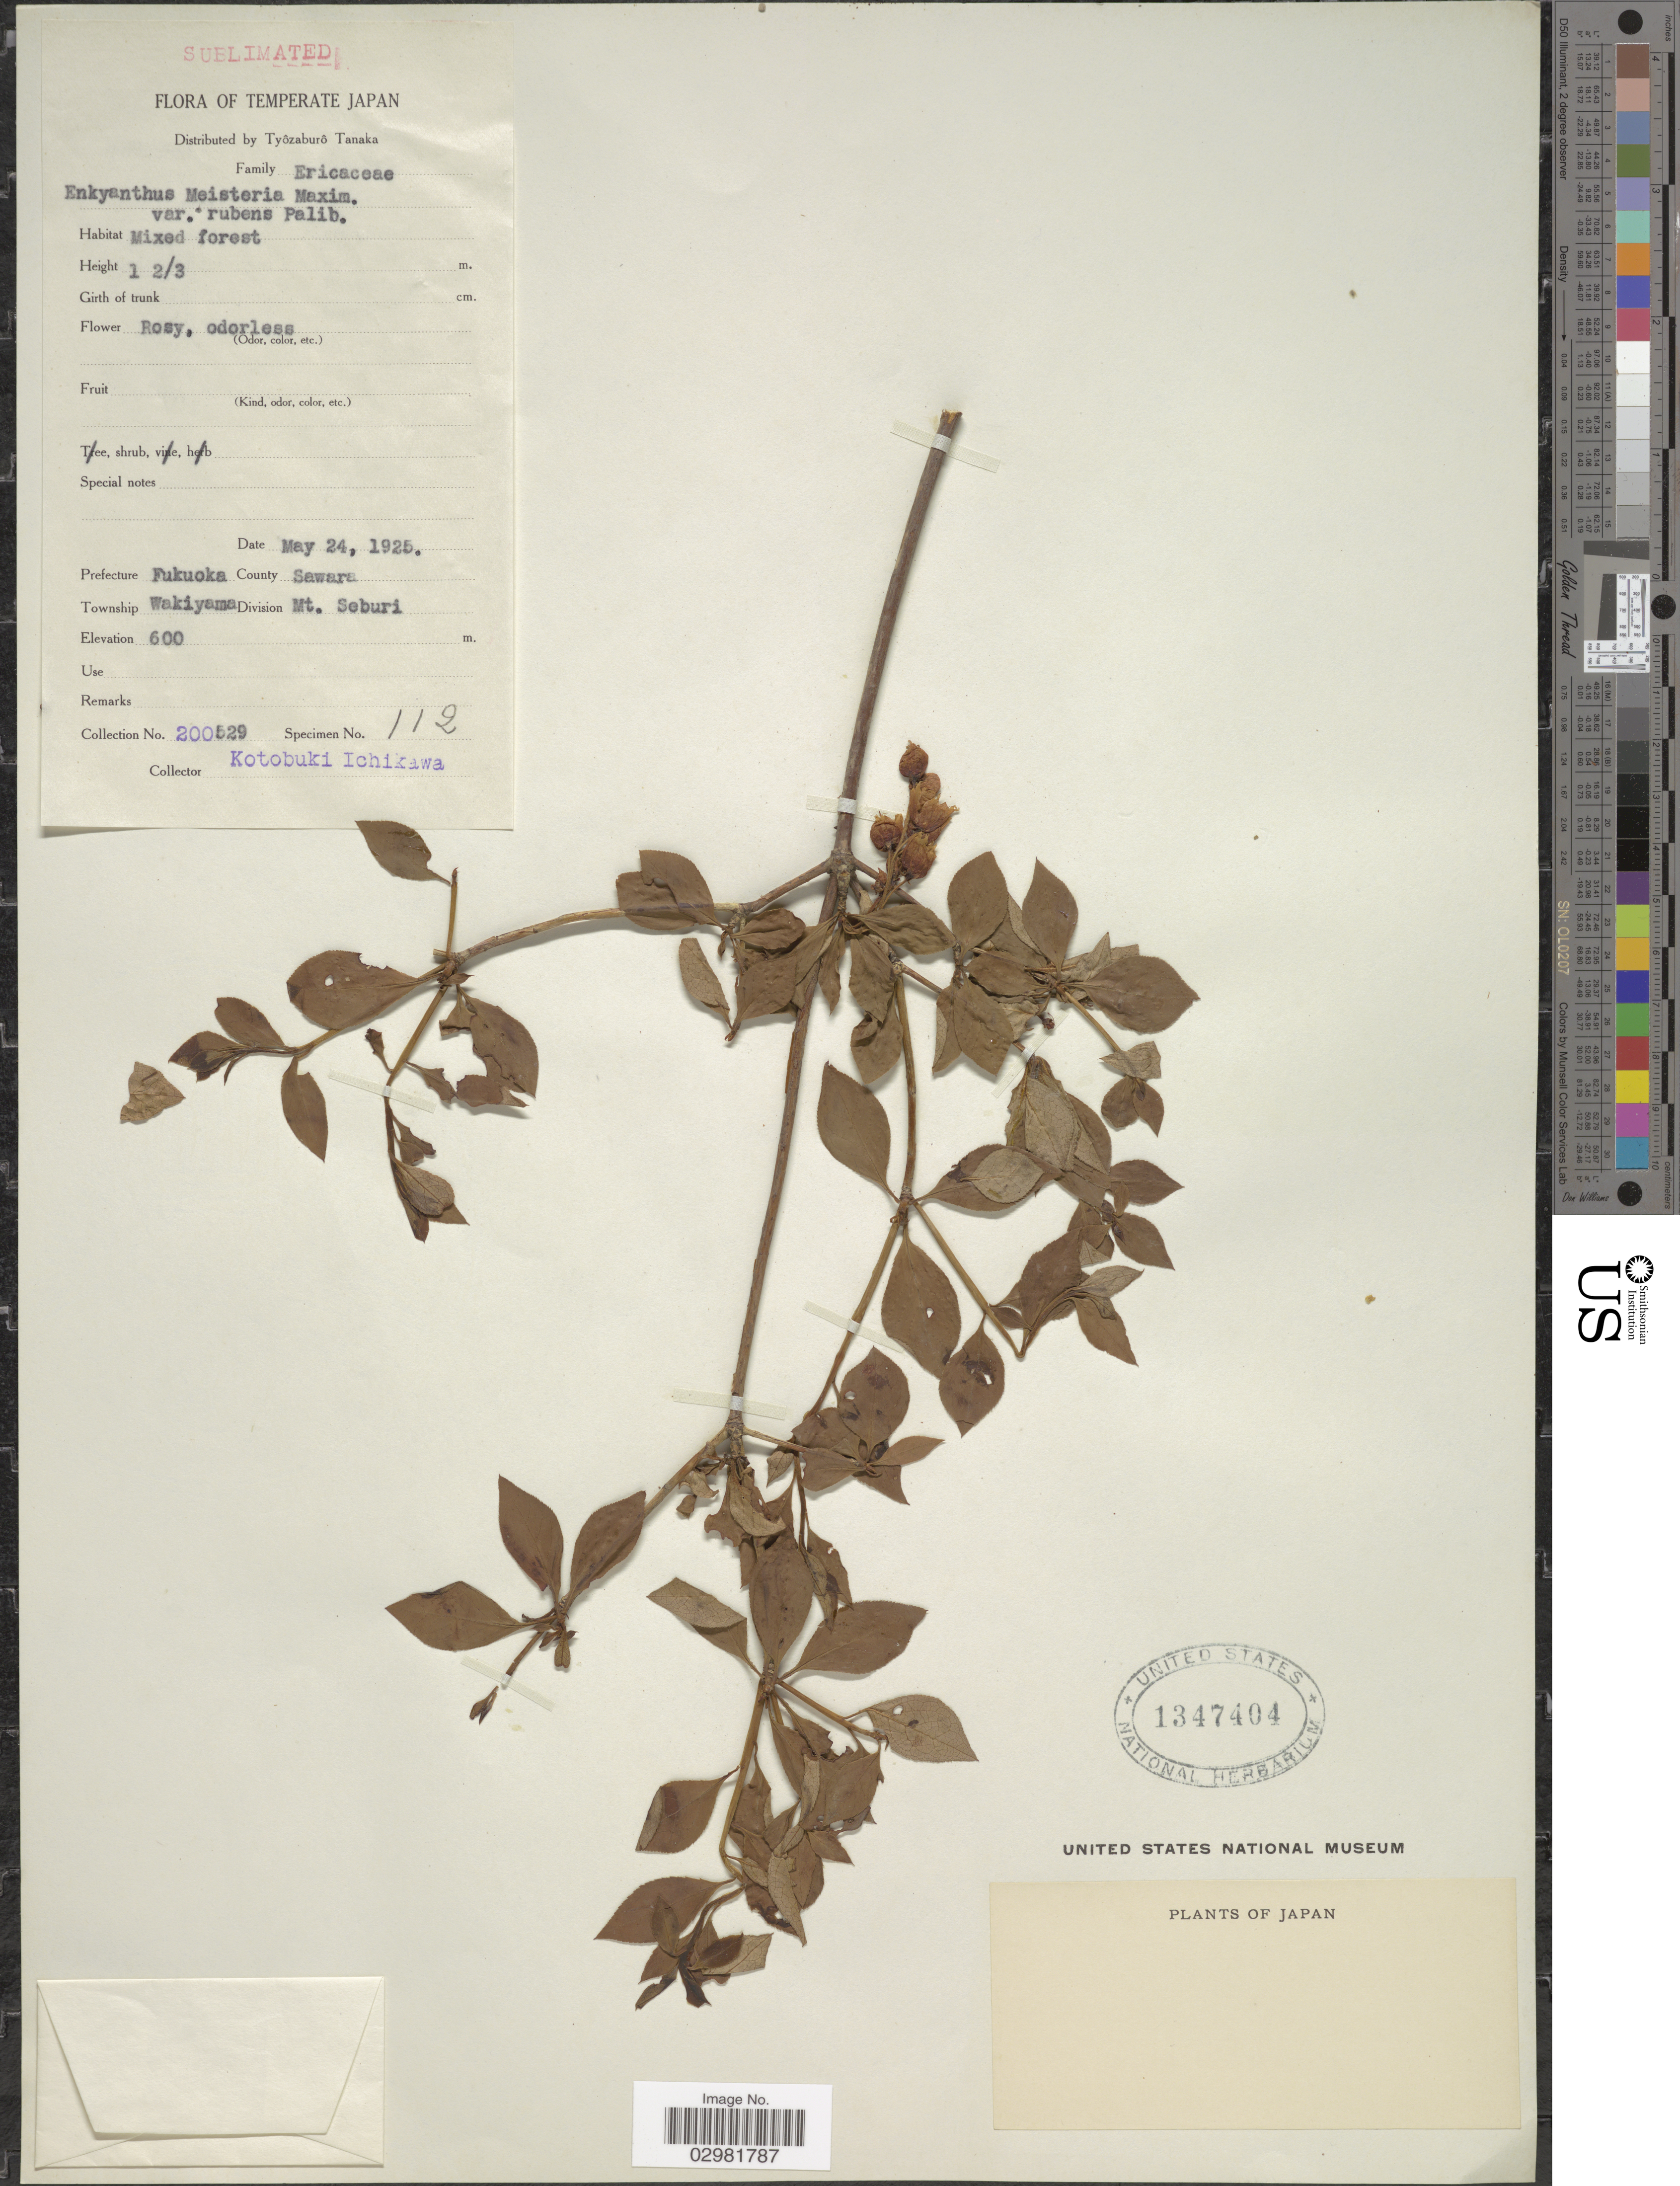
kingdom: Plantae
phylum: Tracheophyta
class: Magnoliopsida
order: Ericales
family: Ericaceae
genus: Enkianthus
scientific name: Enkianthus meisteria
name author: Maxim.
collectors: K. Ichikawa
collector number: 200529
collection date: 1925-05-24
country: Japan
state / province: Hukuoka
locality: Prefecture Fukuoka, County Sawara, Township Wakiyama, Division Mt. Seburi.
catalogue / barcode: US 1347404